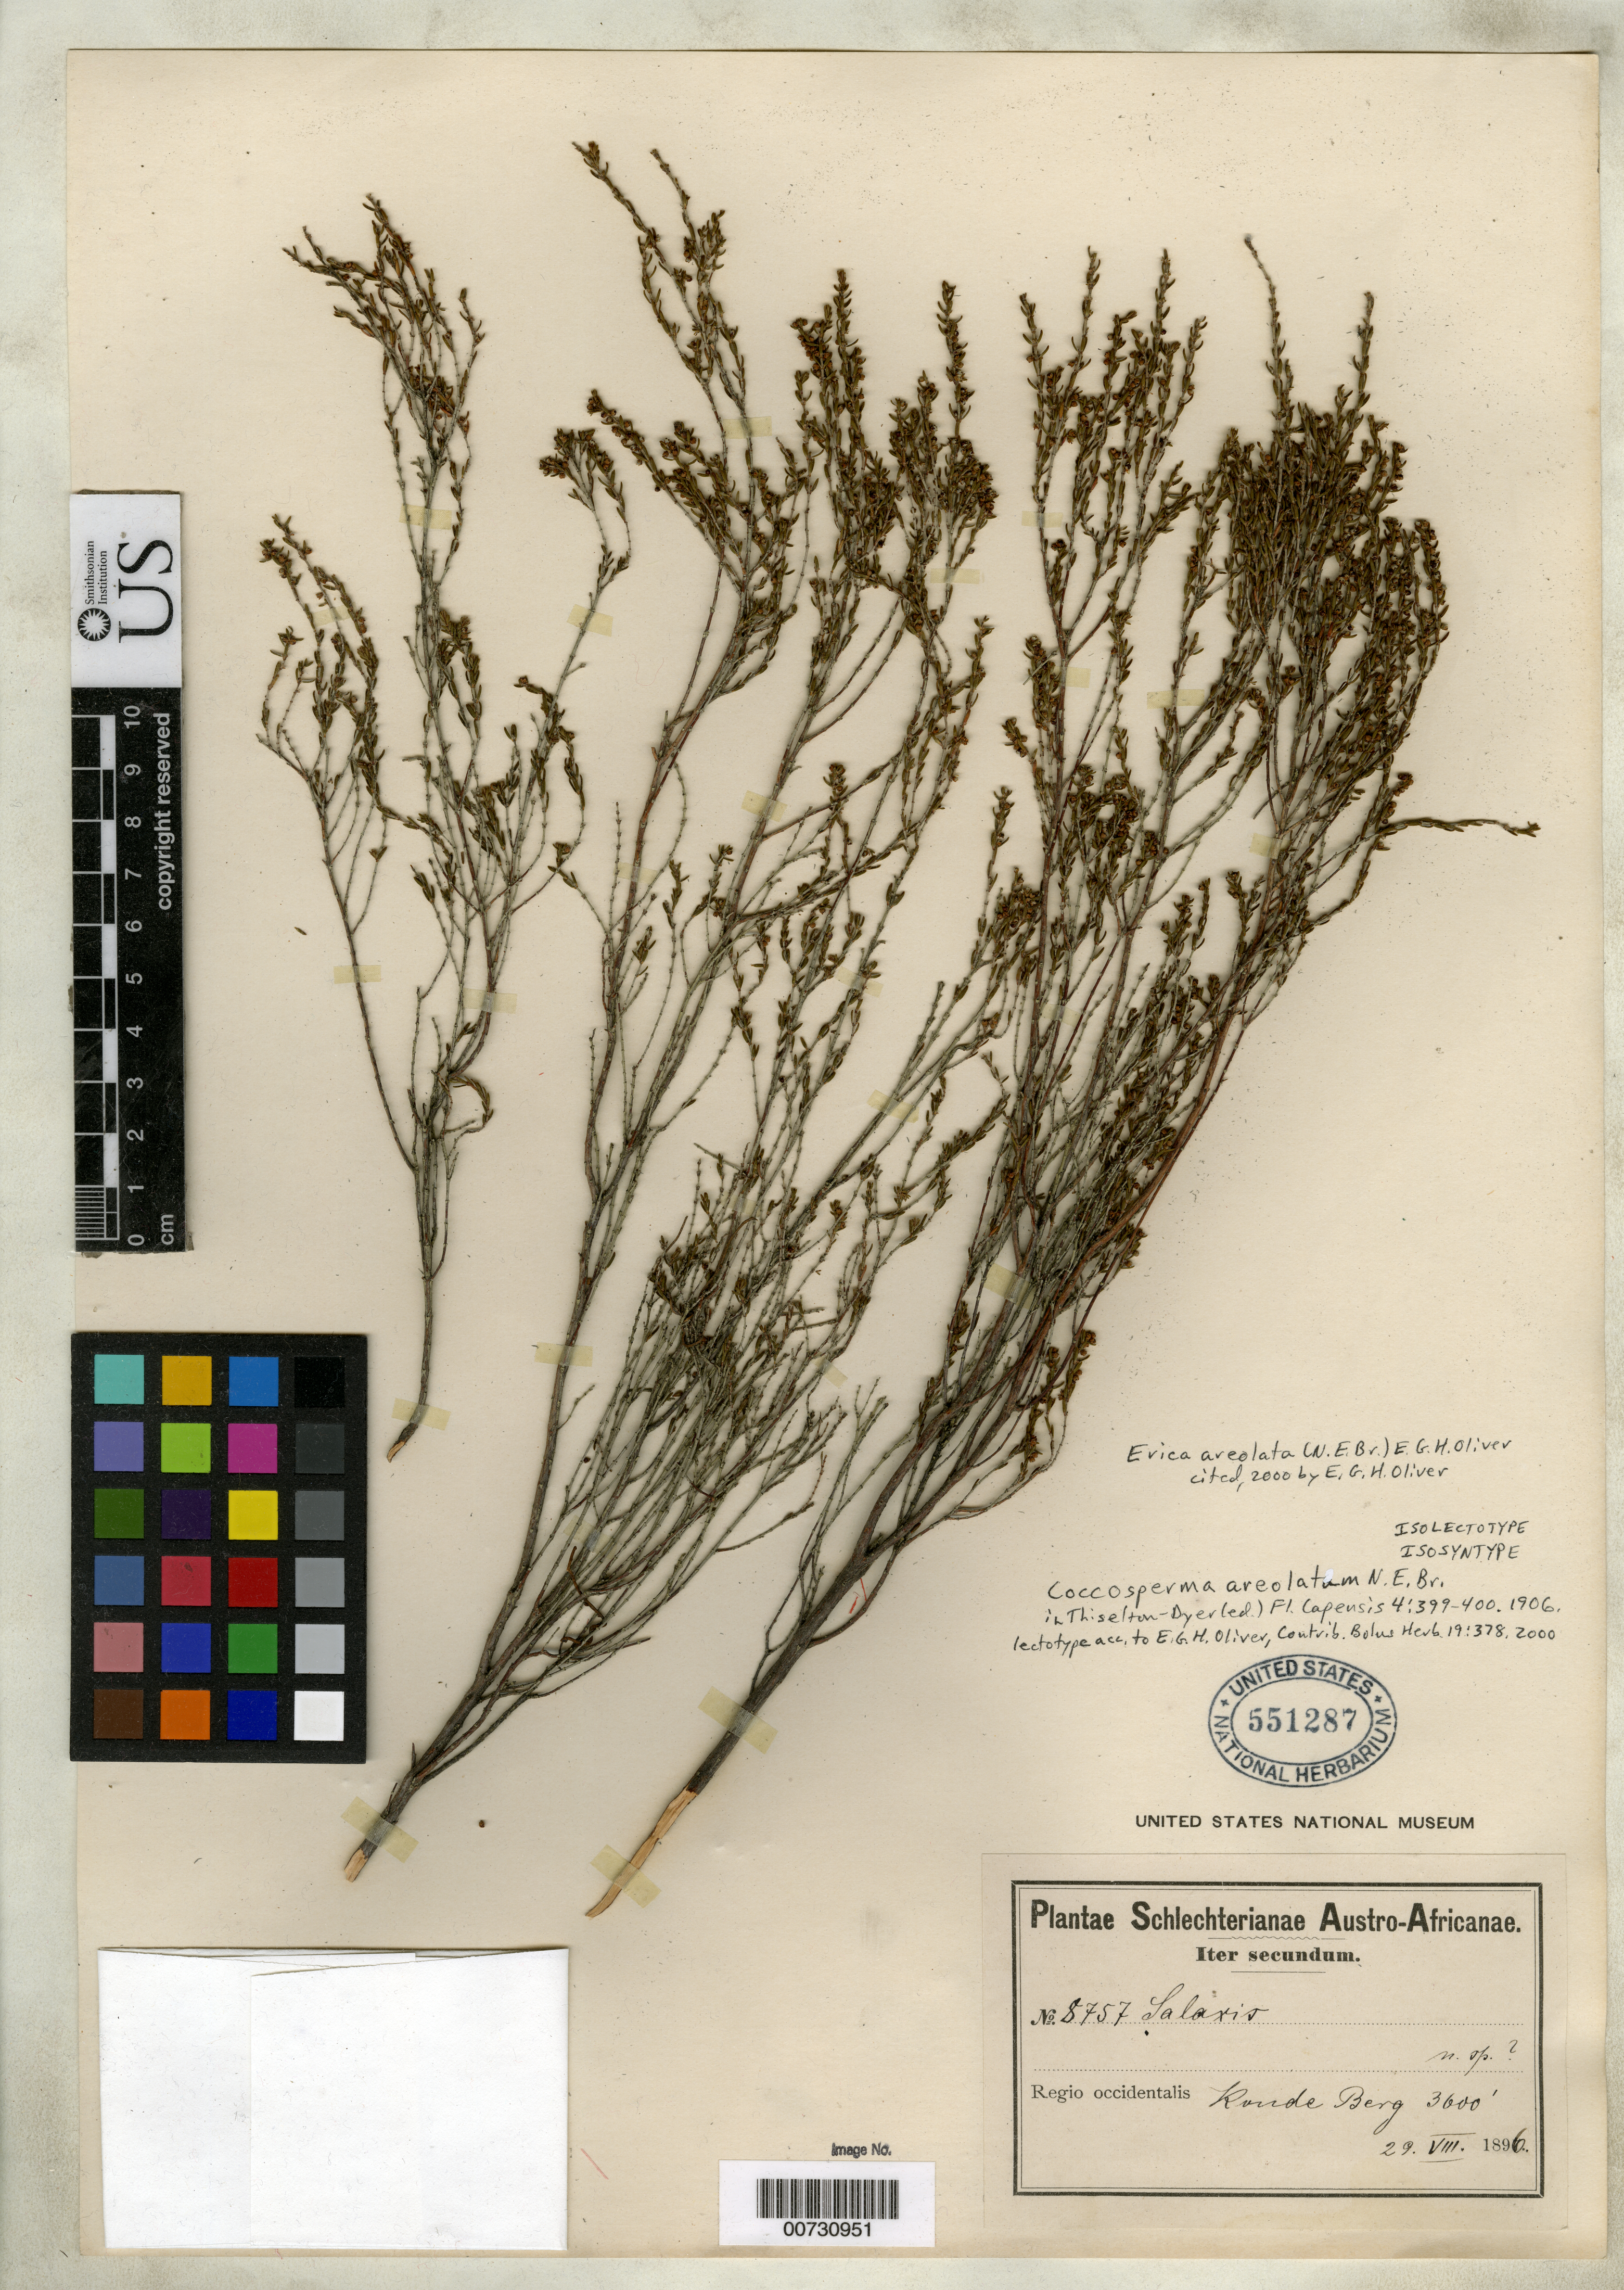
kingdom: Plantae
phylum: Tracheophyta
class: Magnoliopsida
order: Ericales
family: Ericaceae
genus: Coccosperma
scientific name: Coccosperma areolatum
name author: N.E. Br. in Dyer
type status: Isolectotype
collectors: F. R. R. Schlechter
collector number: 8757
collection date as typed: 29 Aug 1896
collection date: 1896-08-29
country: South Africa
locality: Regio occidentalis, Koude Berg.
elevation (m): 914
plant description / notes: Lectotype at K. Collection (but not US sheet) cited by E.G.H. Oliver, 2000.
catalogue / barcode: US 551287